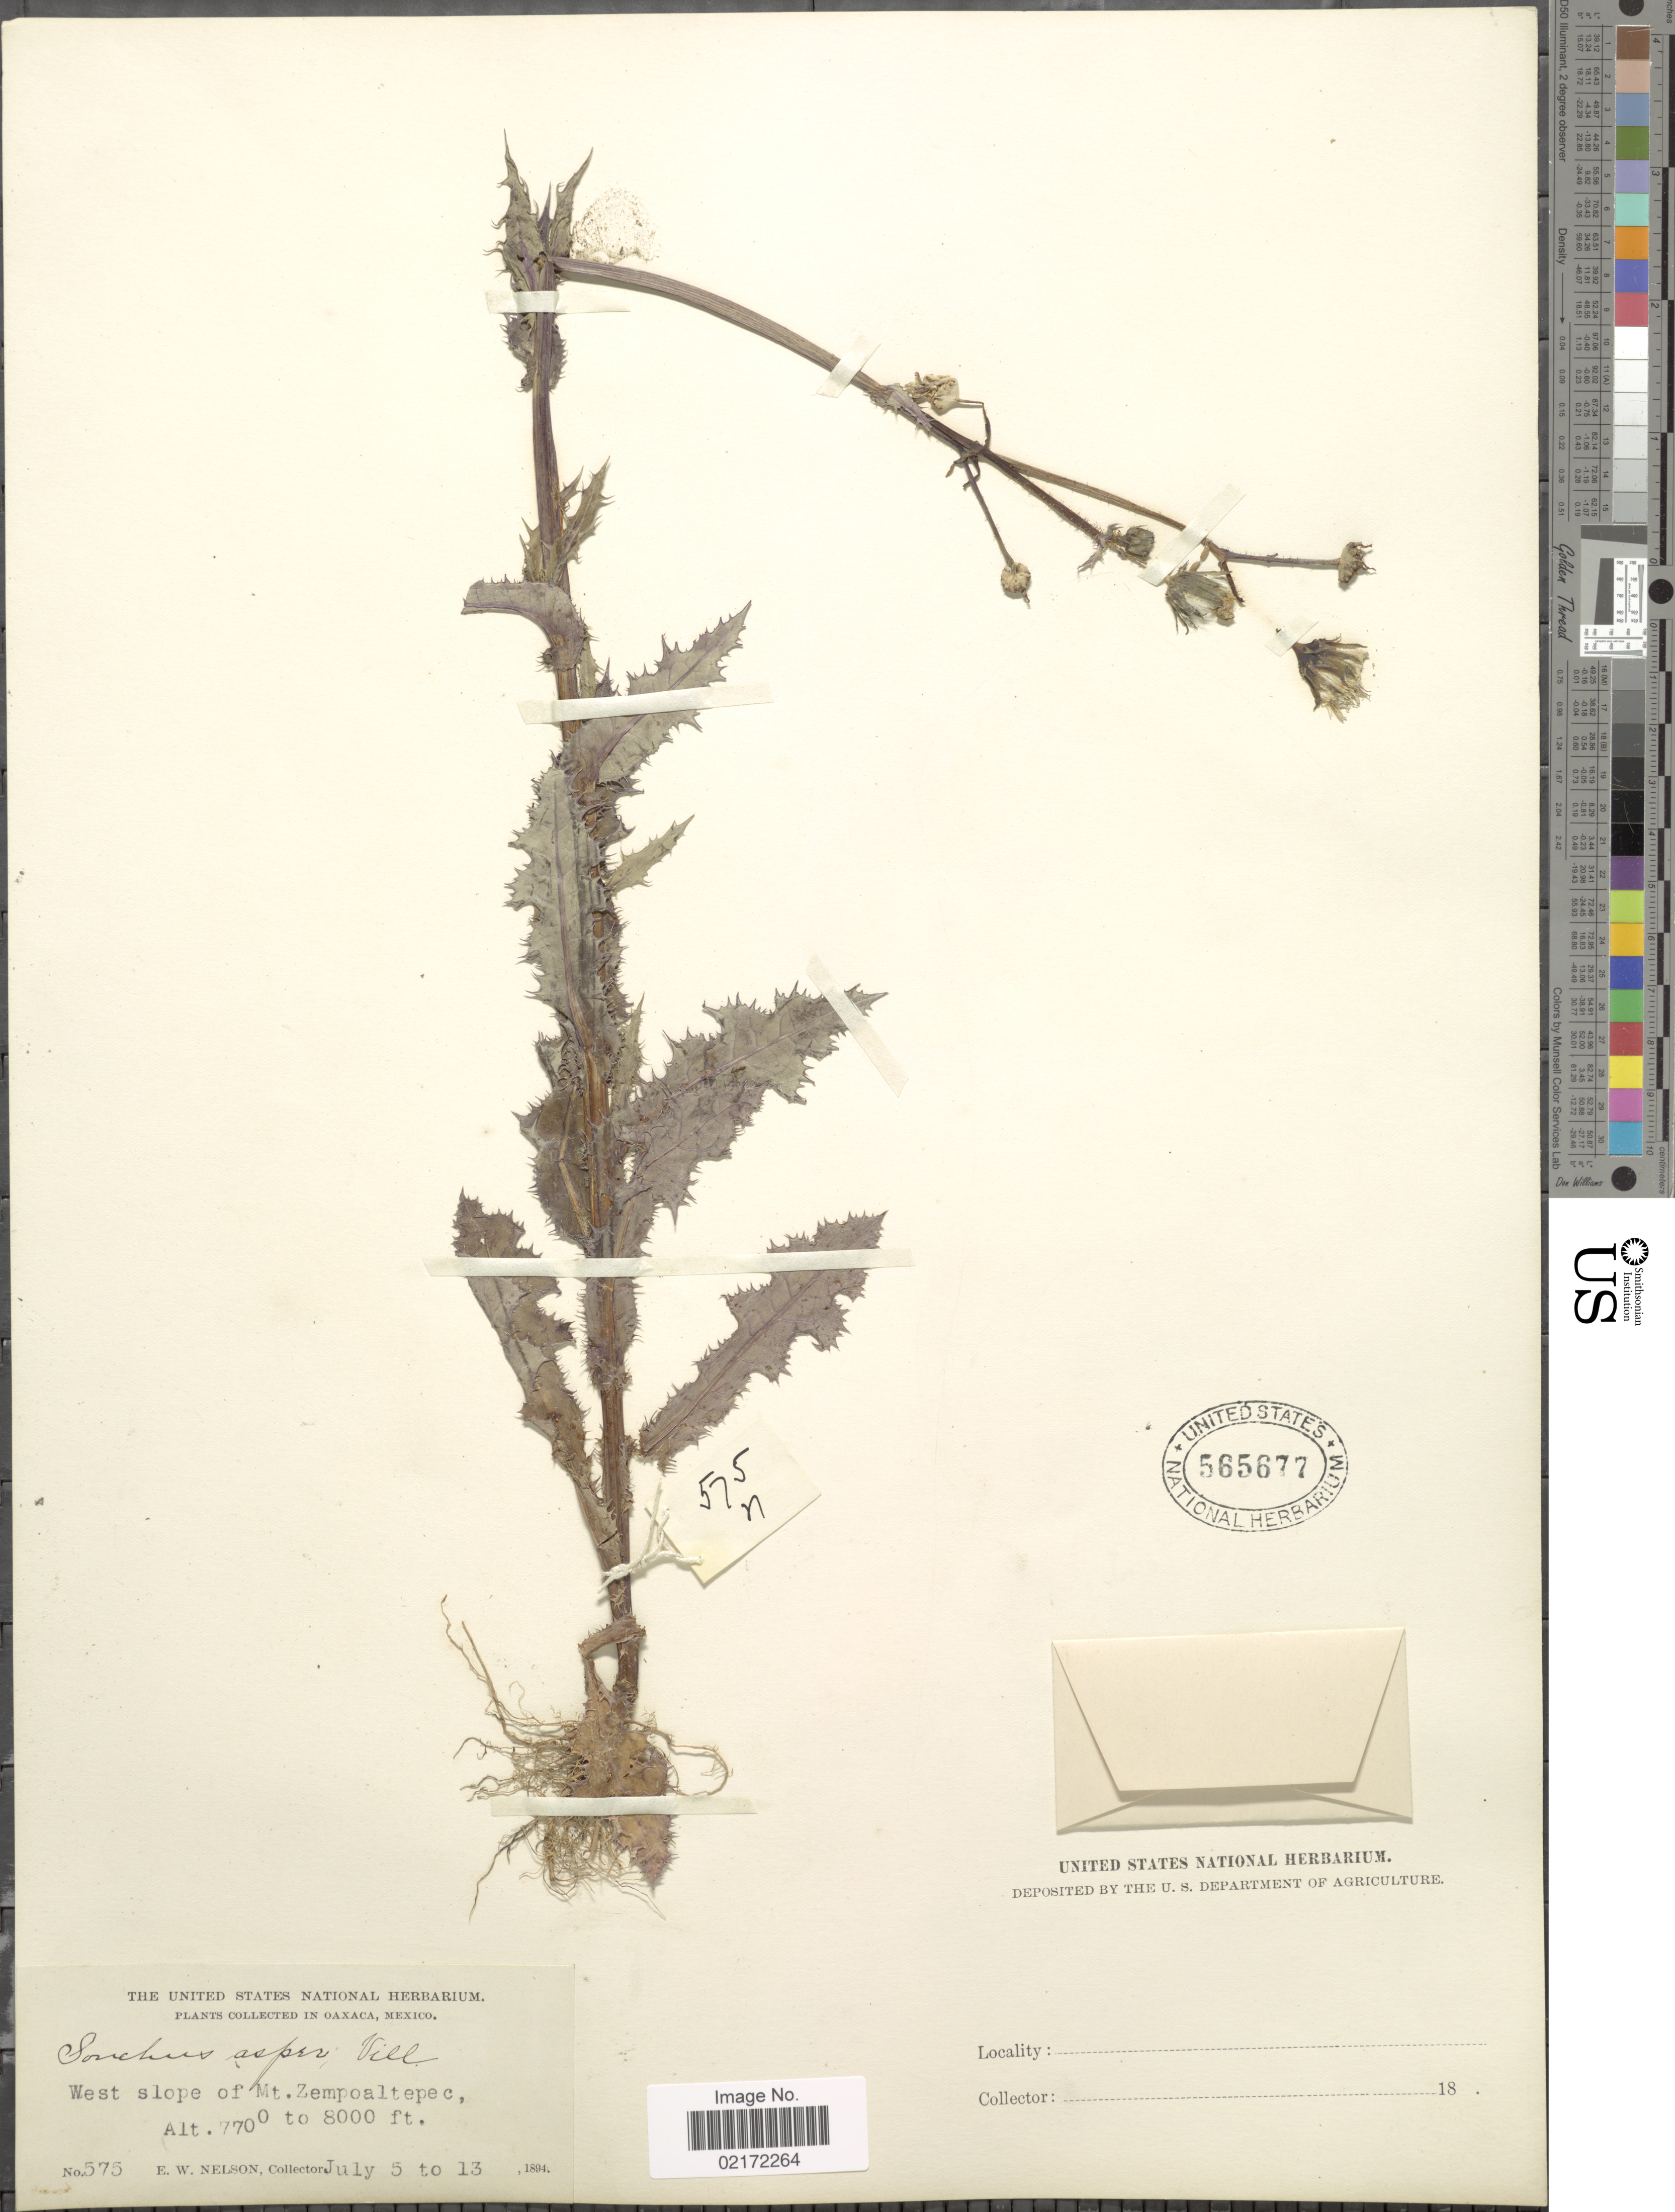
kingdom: Plantae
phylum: Tracheophyta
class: Magnoliopsida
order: Asterales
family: Asteraceae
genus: Sonchus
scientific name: Sonchus asper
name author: (L.) Hill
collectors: E. W. Nelson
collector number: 575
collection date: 1894-07-05/1894-07-13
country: Mexico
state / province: Oaxaca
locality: West slope of Mt.. Zempoaltepec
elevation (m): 2347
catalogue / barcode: US 565677